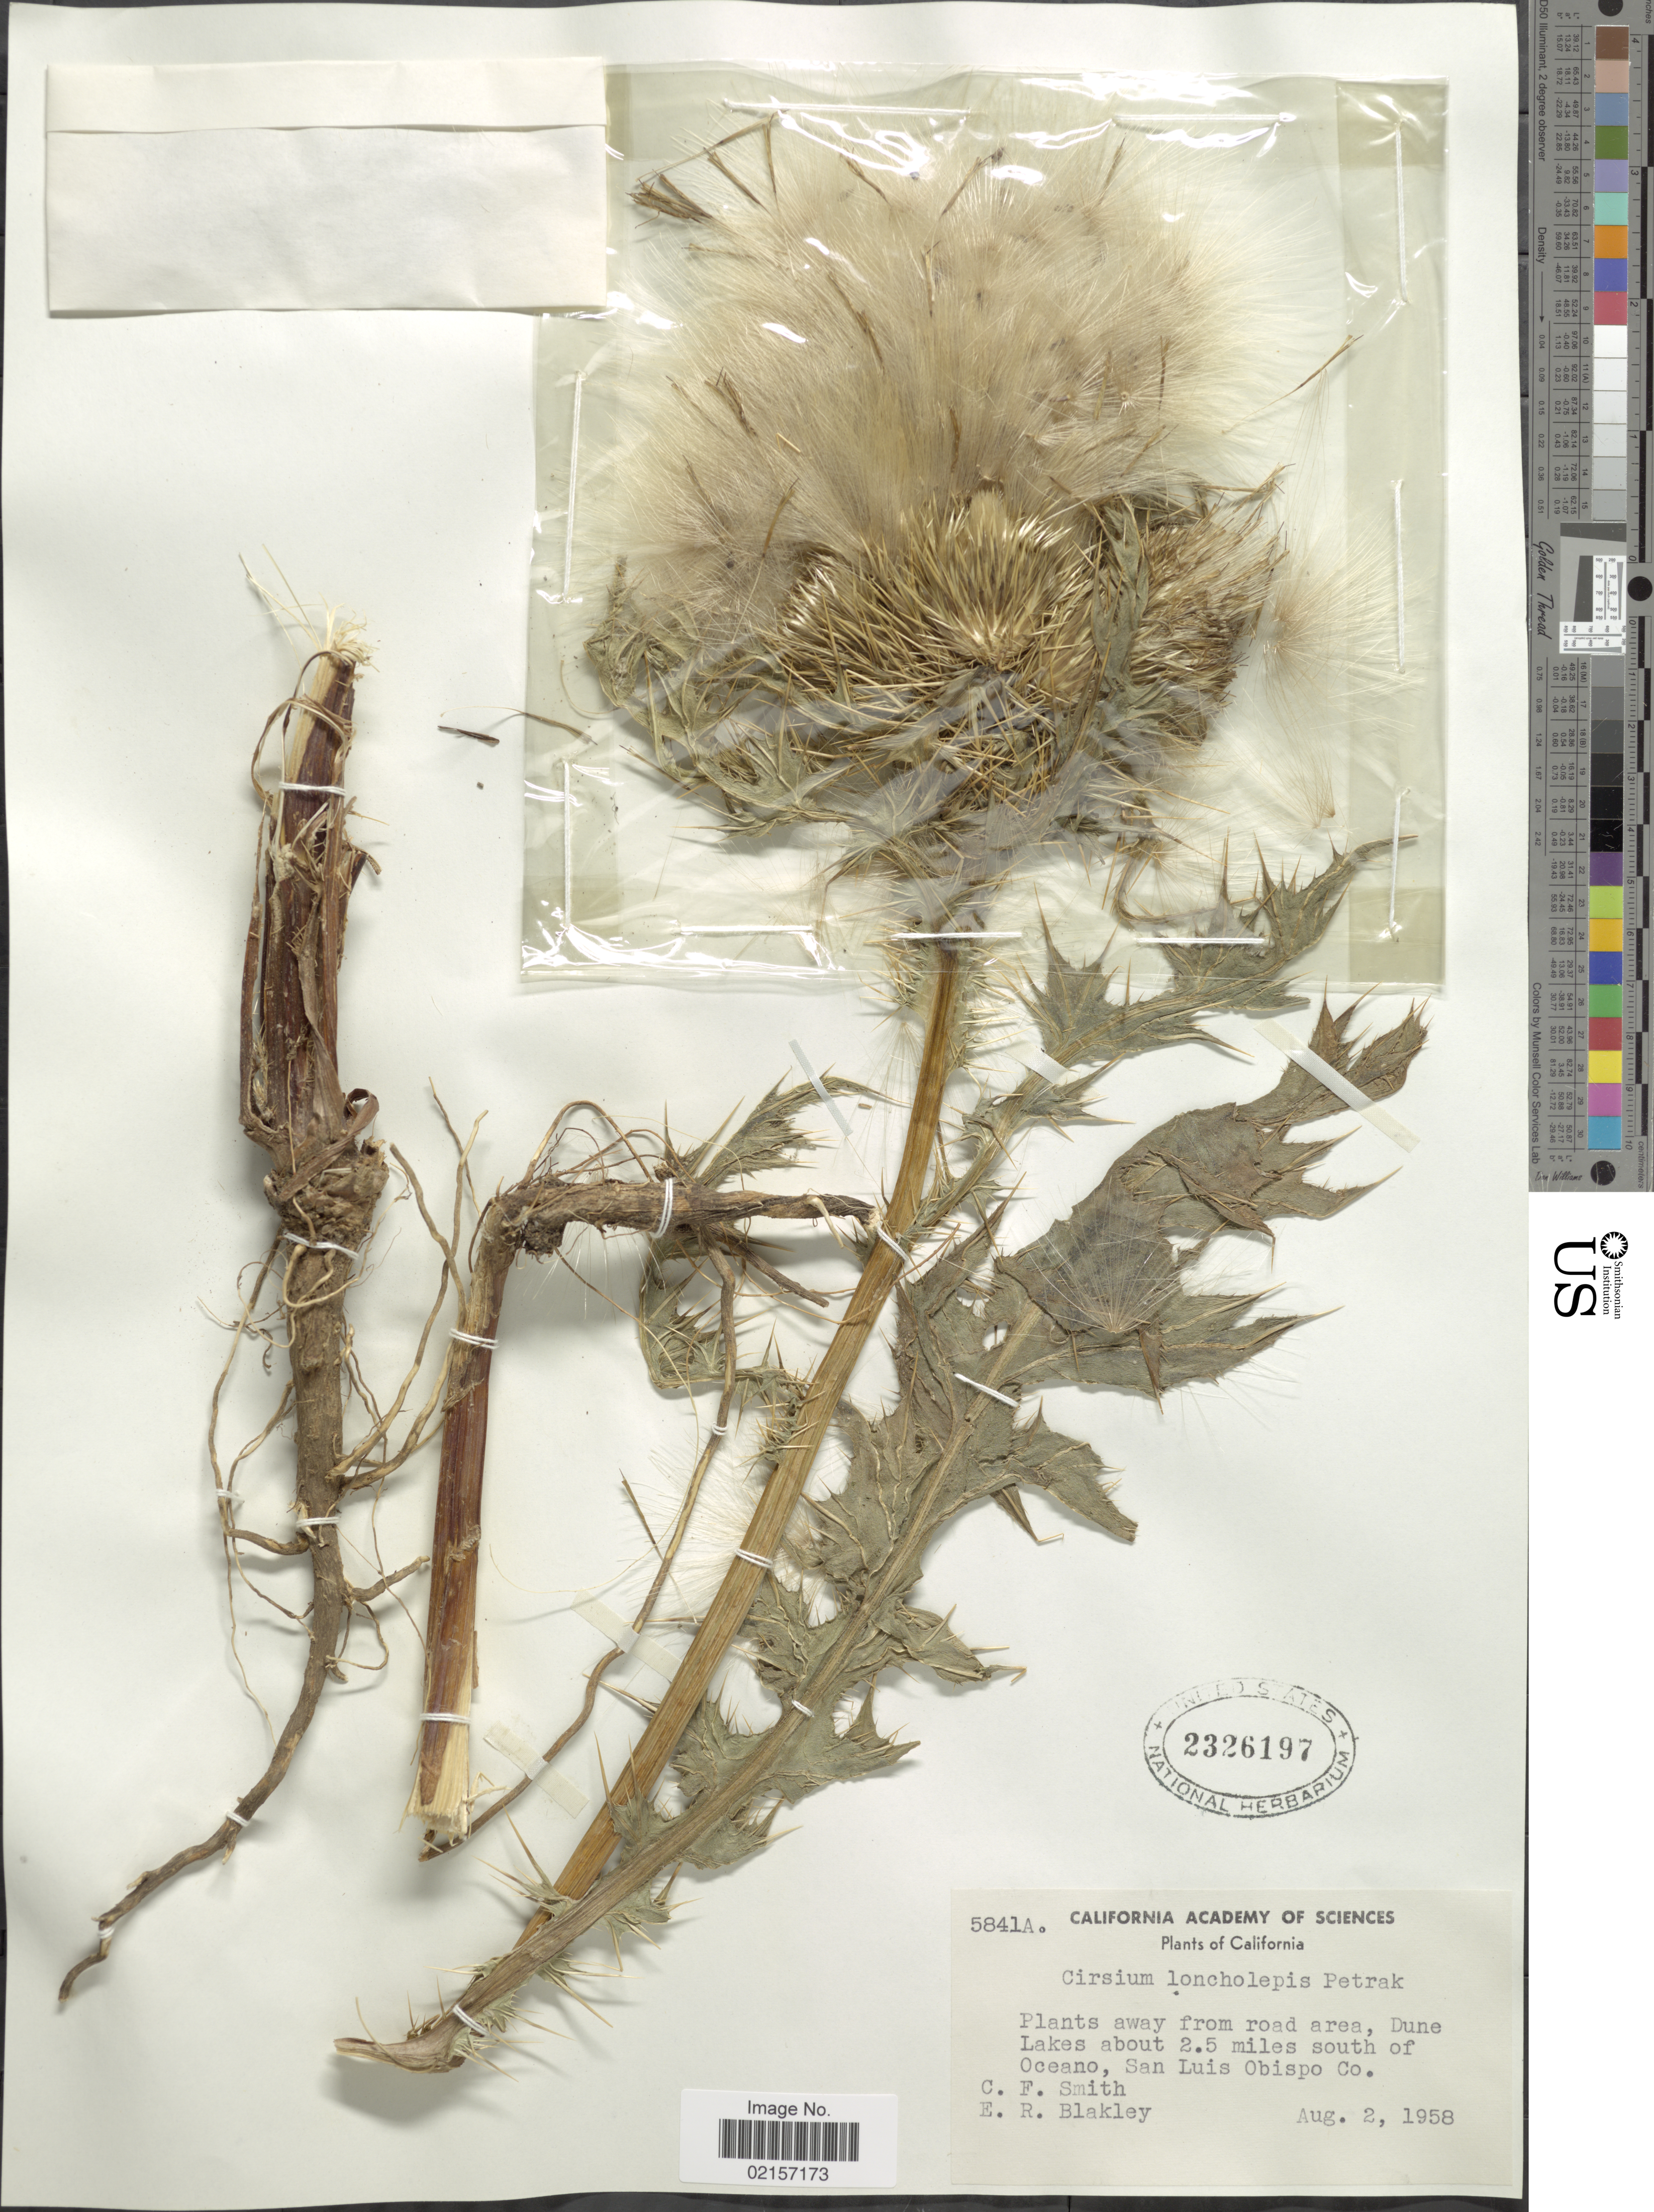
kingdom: Plantae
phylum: Tracheophyta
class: Magnoliopsida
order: Asterales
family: Asteraceae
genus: Cirsium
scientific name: Cirsium scariosum var. citrinum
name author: (Petr.) D.J. Keil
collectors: C. F. Smith & E. R. Blakley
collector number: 5841A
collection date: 1958-08-02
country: United States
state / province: California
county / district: San Luis Obispo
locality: Plants away from road area, Dune Lakes about 2.5 miles south of Oceano,San Luis Obispo Co.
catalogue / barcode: US 2326197